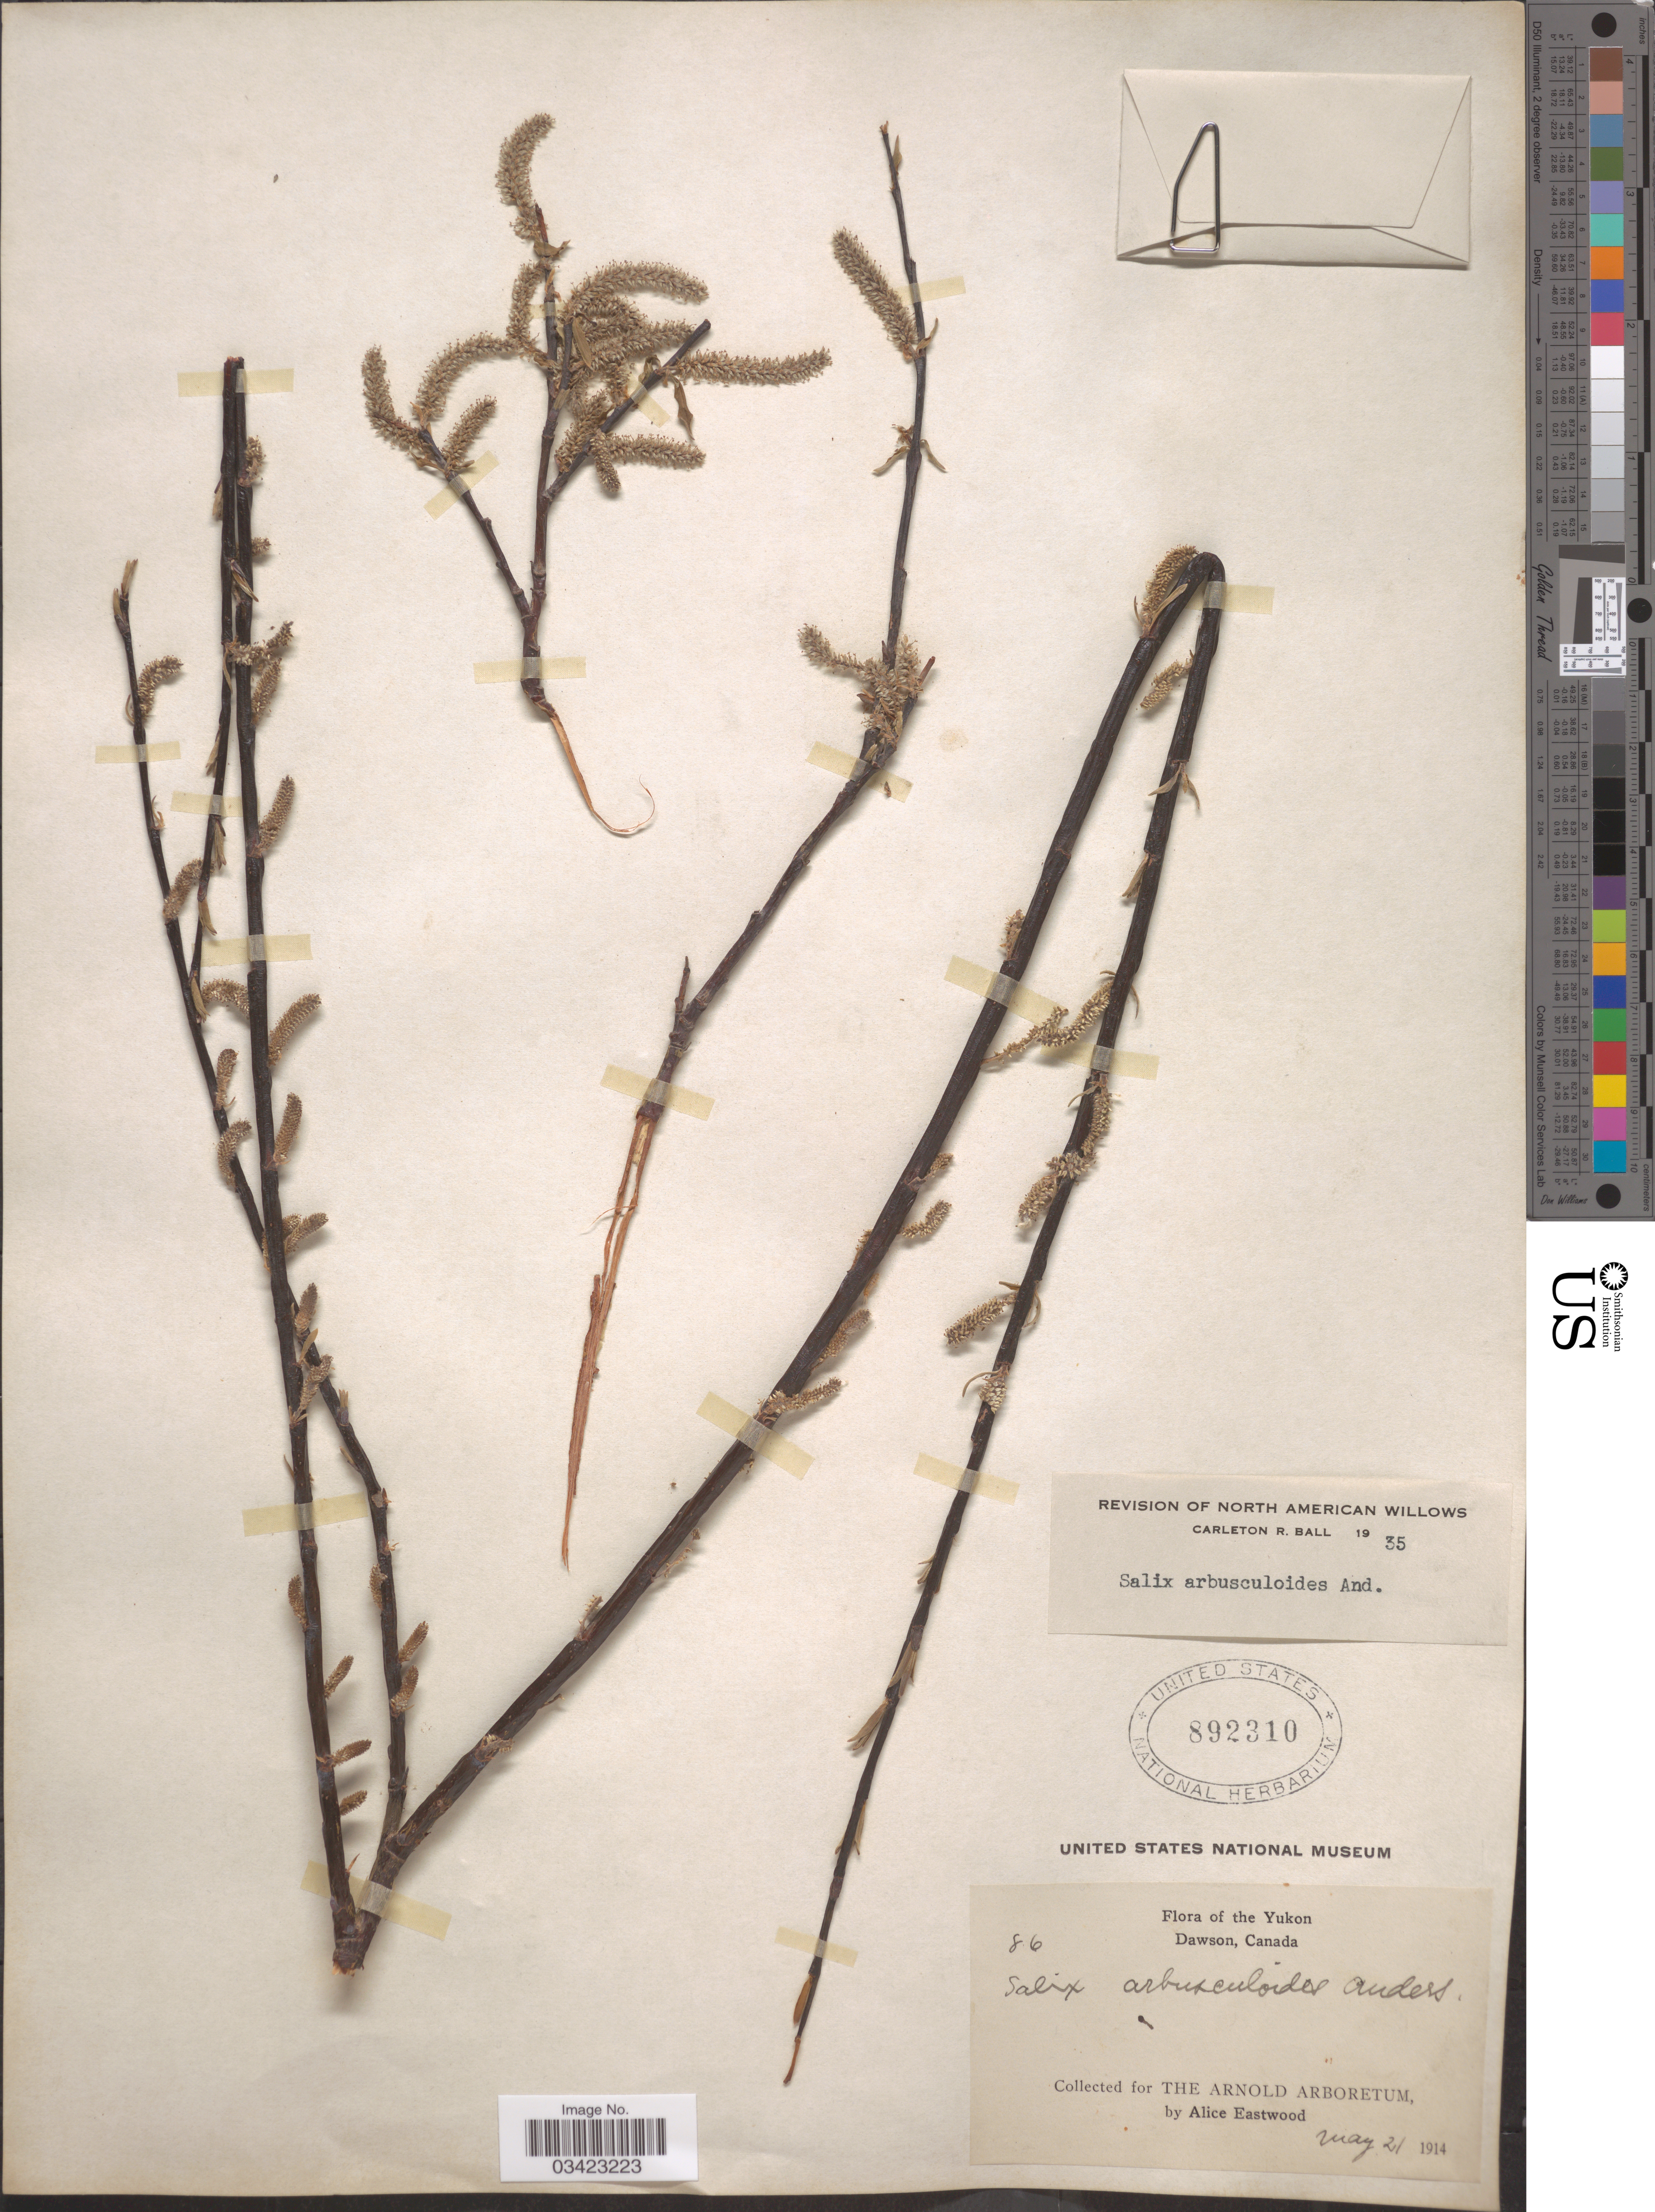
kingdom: Plantae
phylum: Tracheophyta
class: Magnoliopsida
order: Malpighiales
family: Salicaceae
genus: Salix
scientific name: Salix arbusculoides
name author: Andersson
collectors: A. Eastwood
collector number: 86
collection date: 1914-05-21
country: Canada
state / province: Yukon Territory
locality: Yukon. Dawson.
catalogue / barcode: US 892310